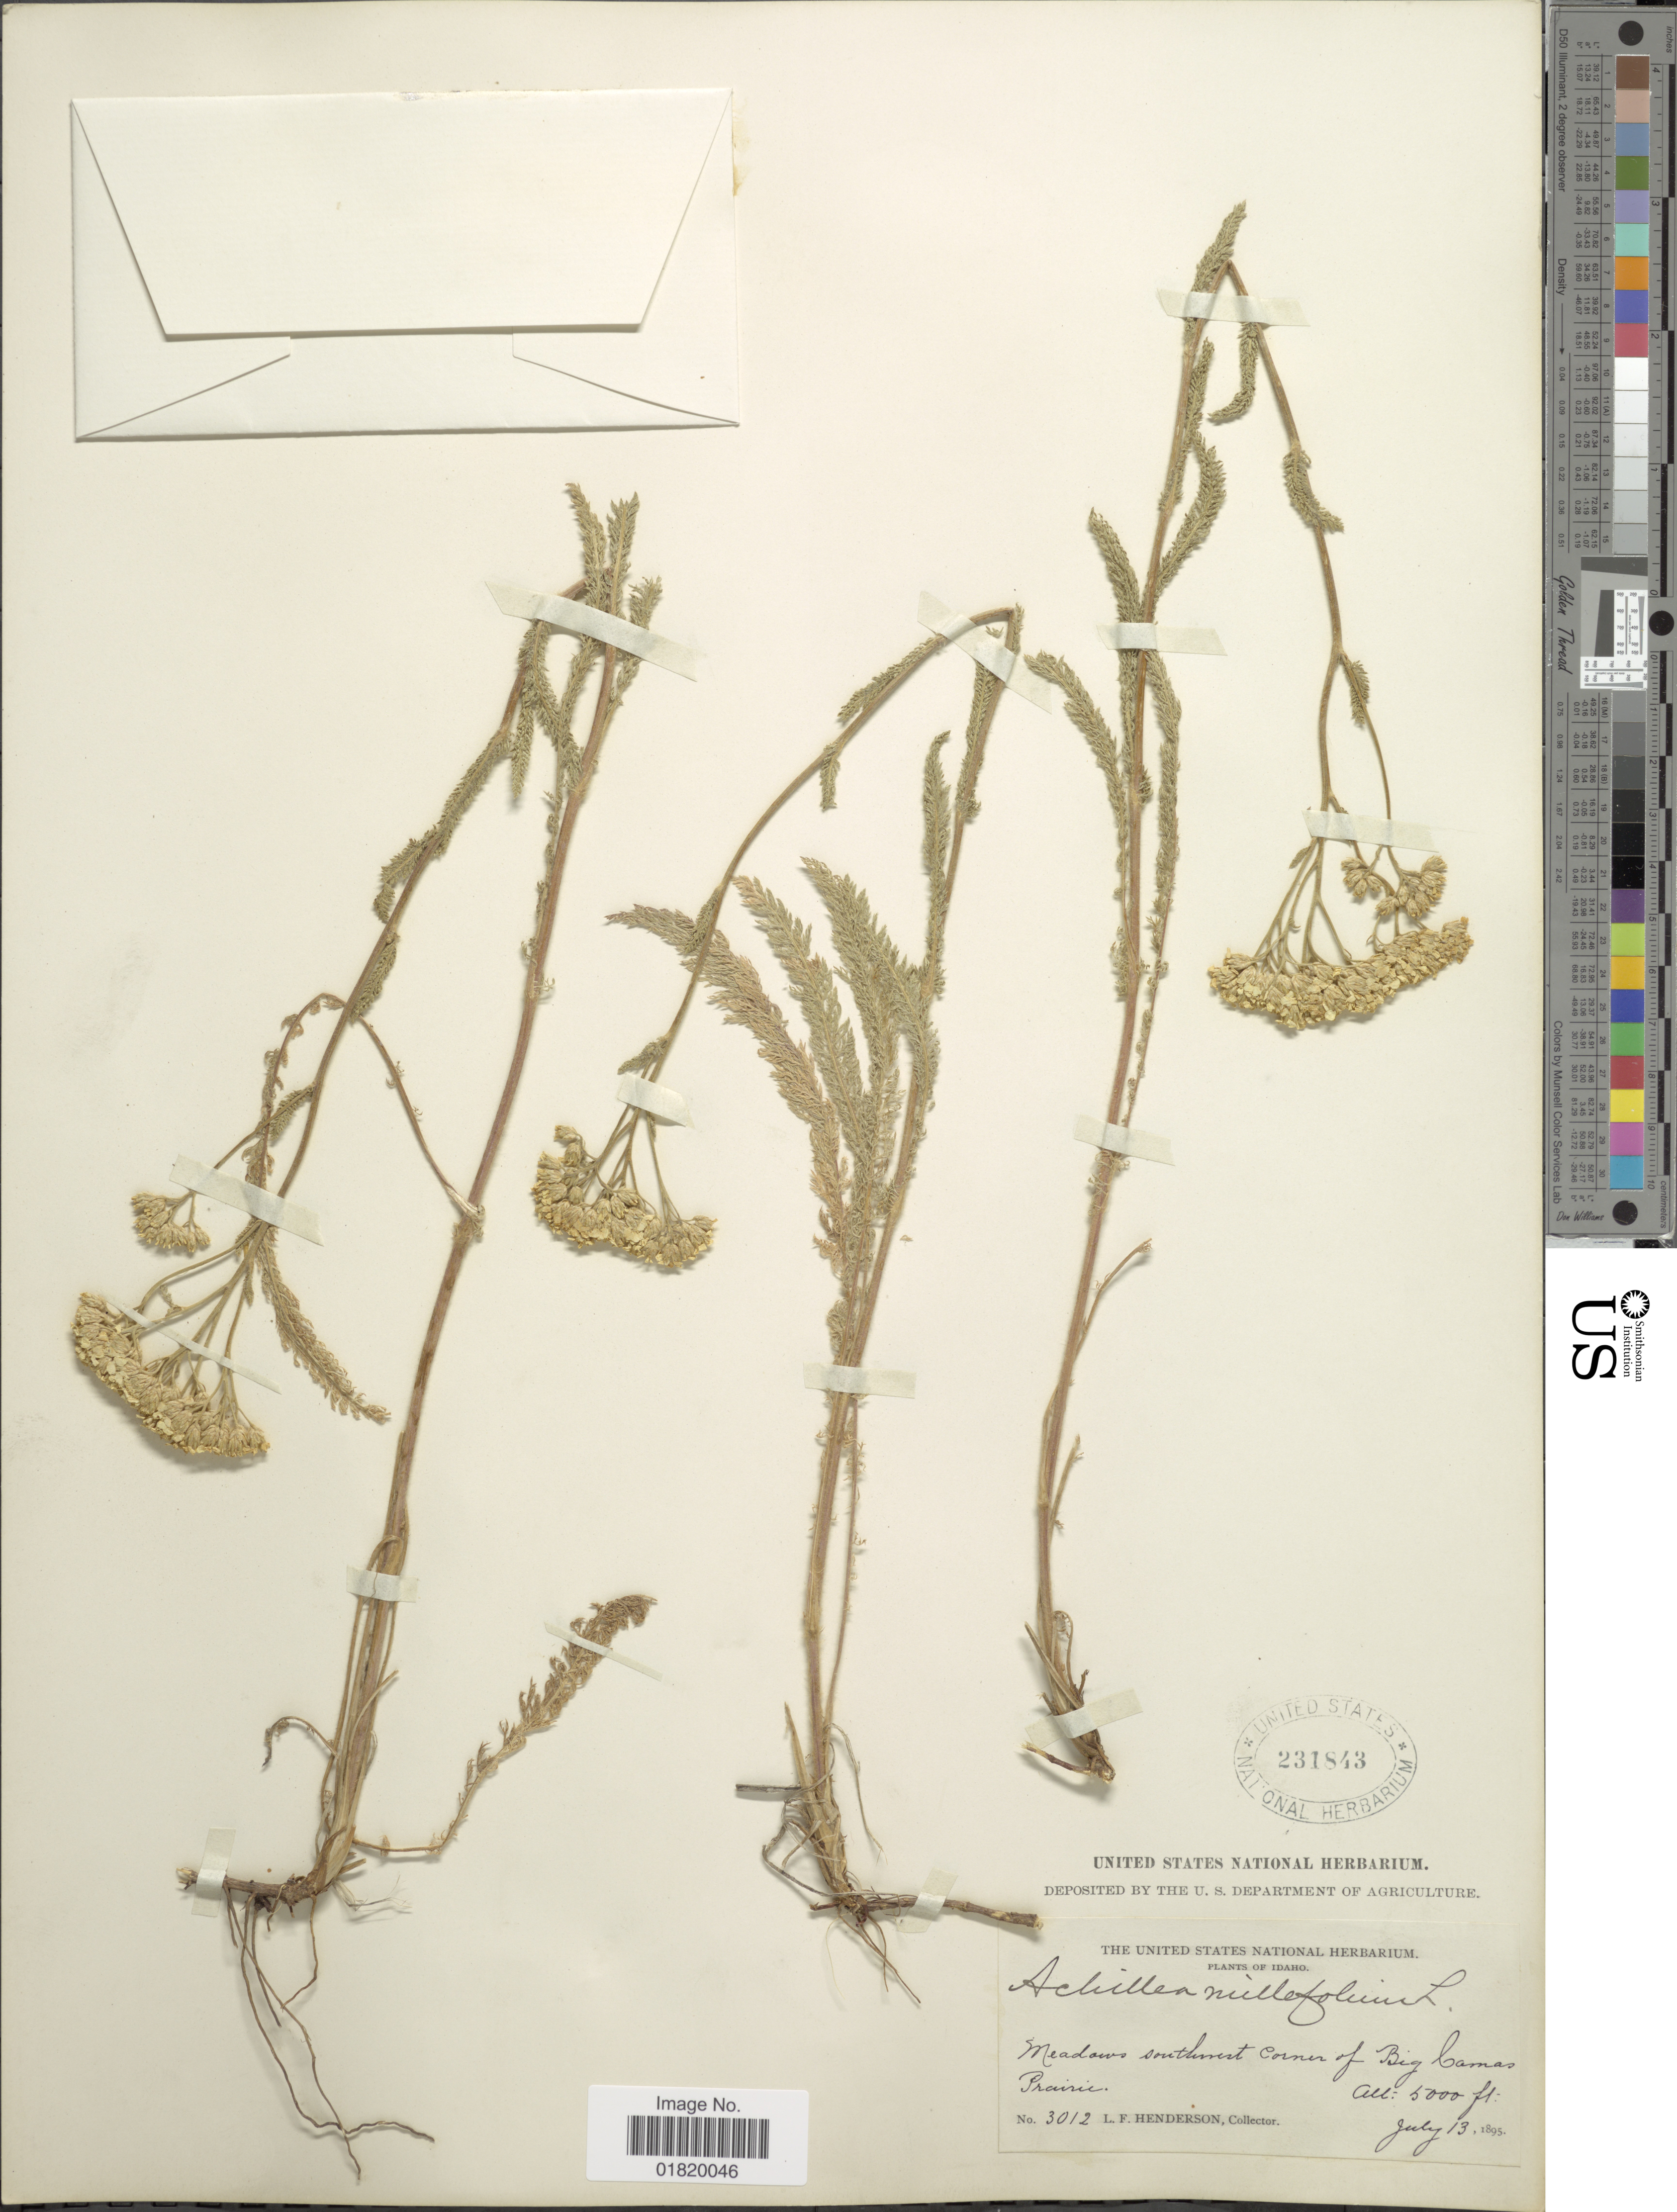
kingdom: Plantae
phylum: Tracheophyta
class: Magnoliopsida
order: Asterales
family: Asteraceae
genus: Achillea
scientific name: Achillea lanulosa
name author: Nutt.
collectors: L. Henderson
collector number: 3012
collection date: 1895-07-13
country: United States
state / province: Idaho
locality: Meadows southwest corner of Big Camas Prairie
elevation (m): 1524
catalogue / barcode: US 231843